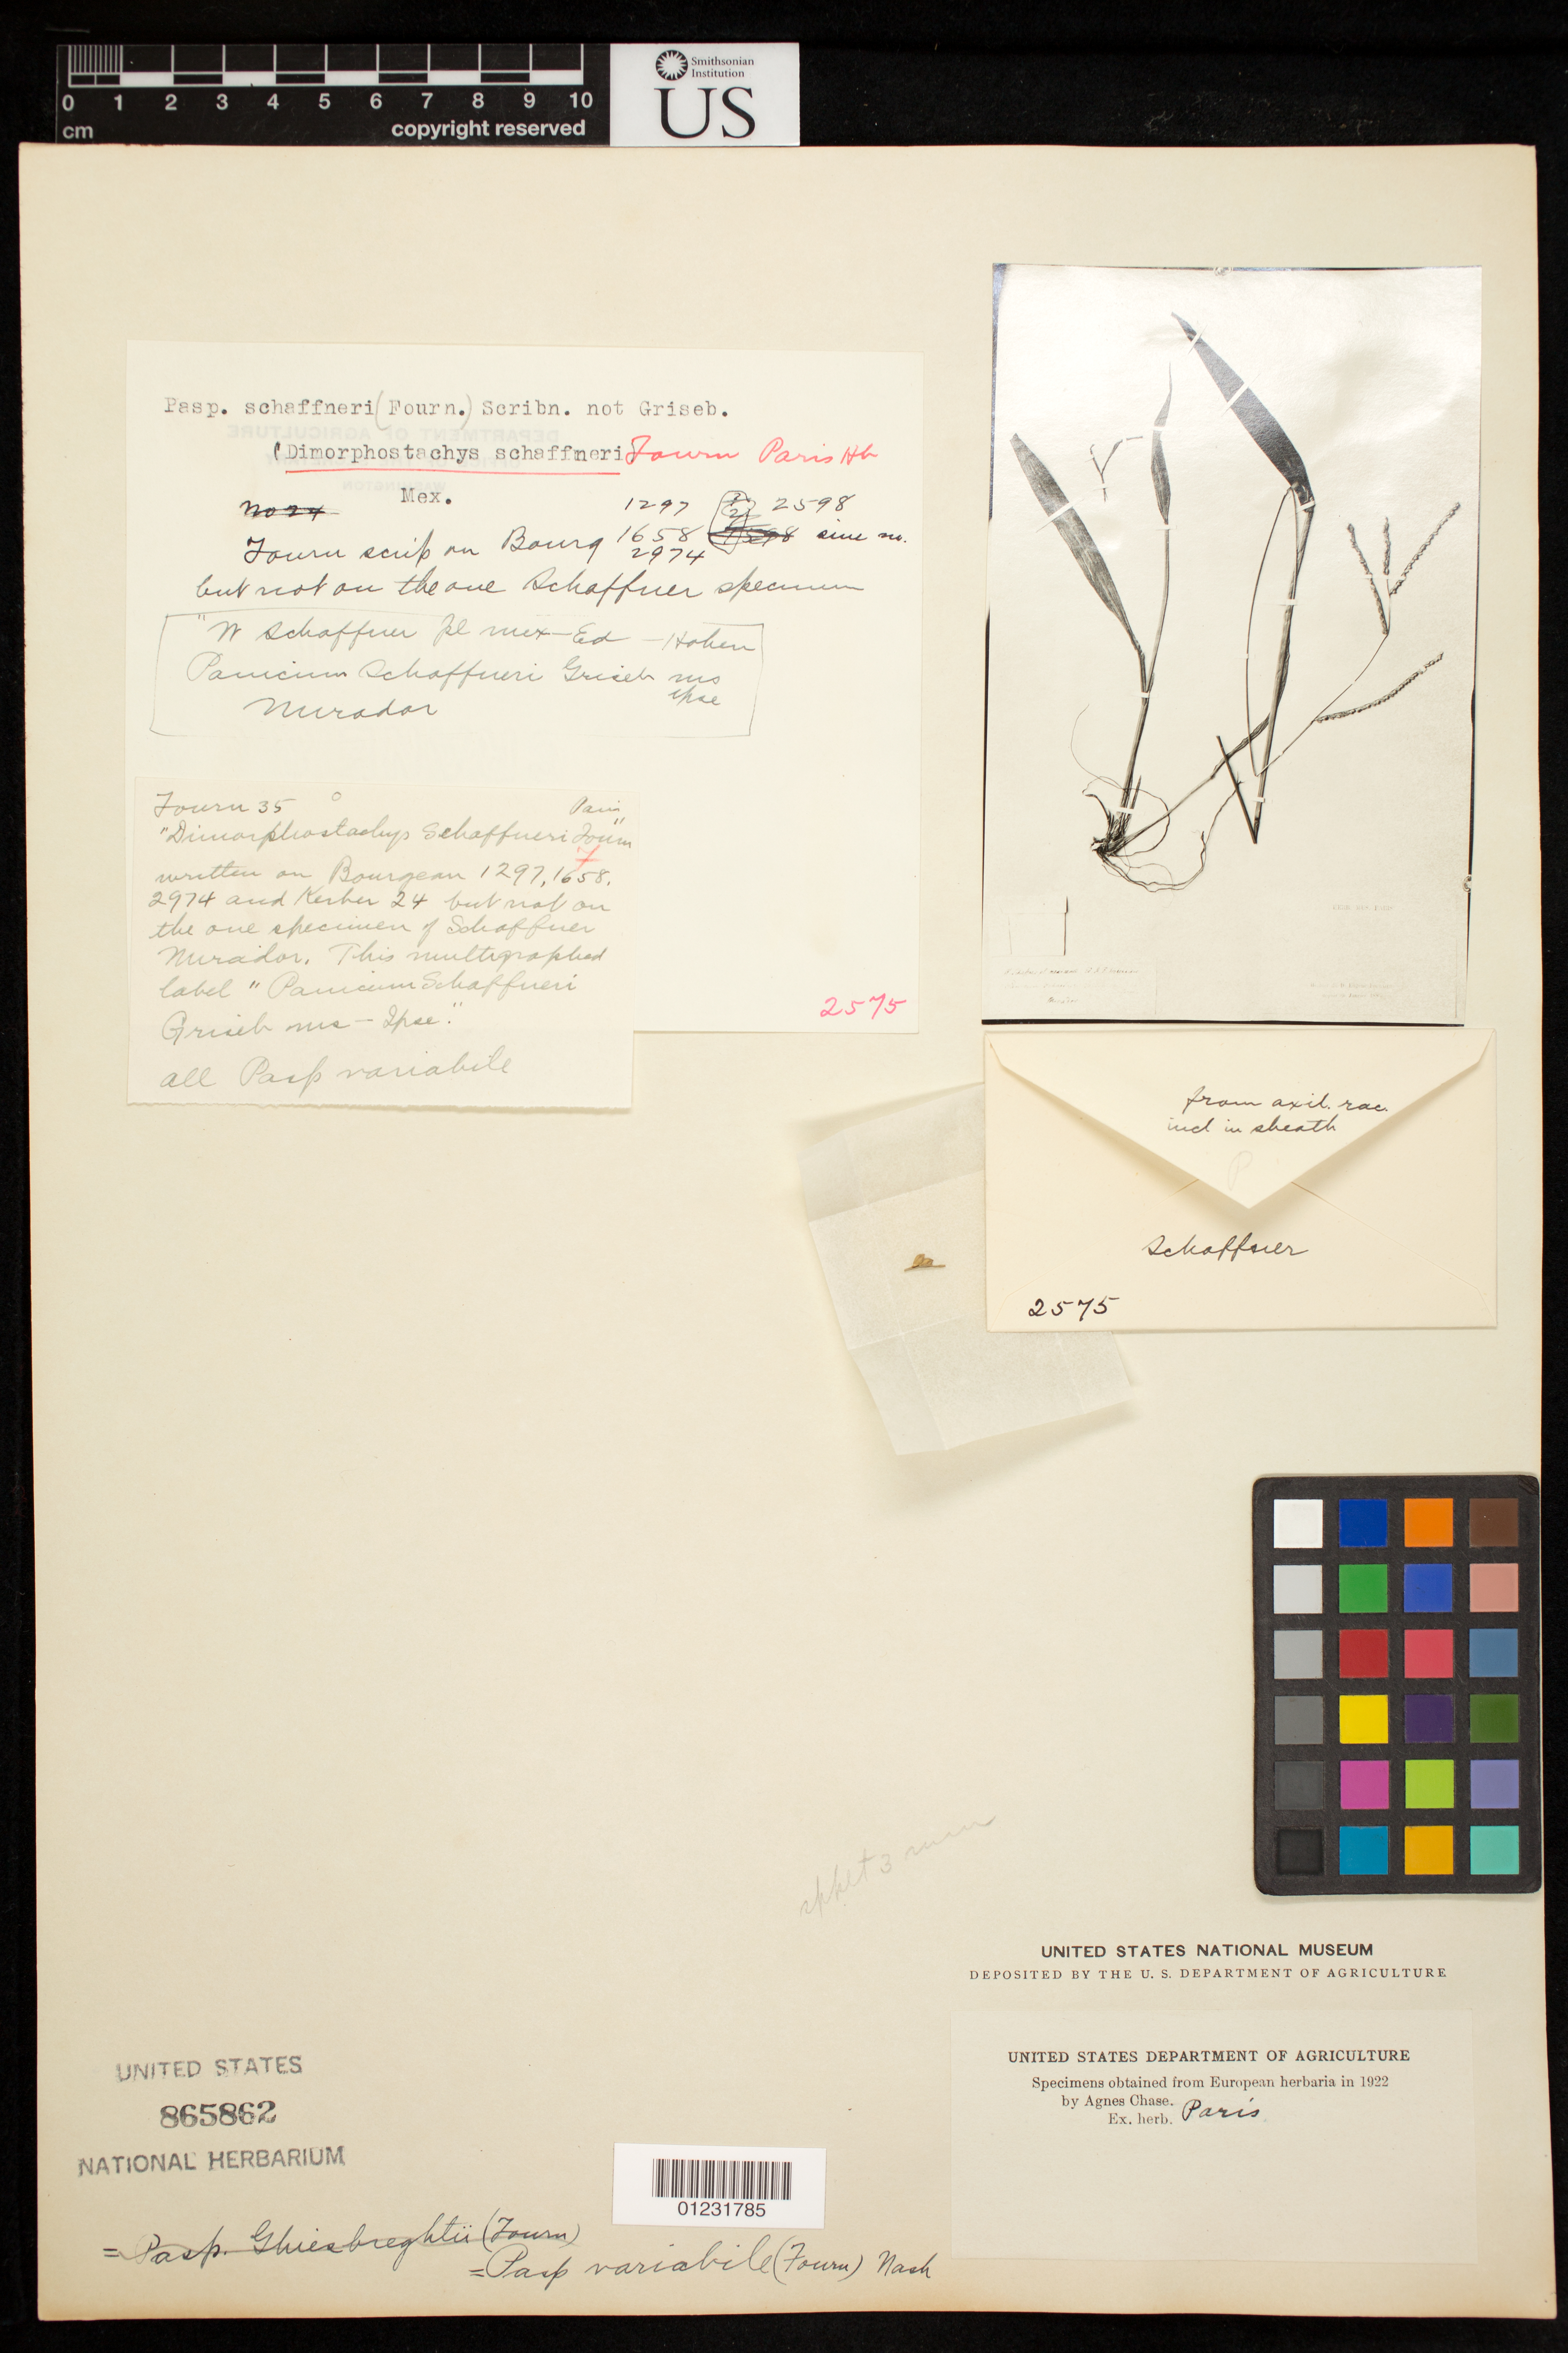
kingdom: Plantae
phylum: Tracheophyta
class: Liliopsida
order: Poales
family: Poaceae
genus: Dimorphostachys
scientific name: Dimorphostachys schaffneri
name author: E. Fourn.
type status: Syntype; Isolectotype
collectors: -. Schaffner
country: Mexico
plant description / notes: Fragmentary material of type specimen ex herb. Paris.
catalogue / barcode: US 865862